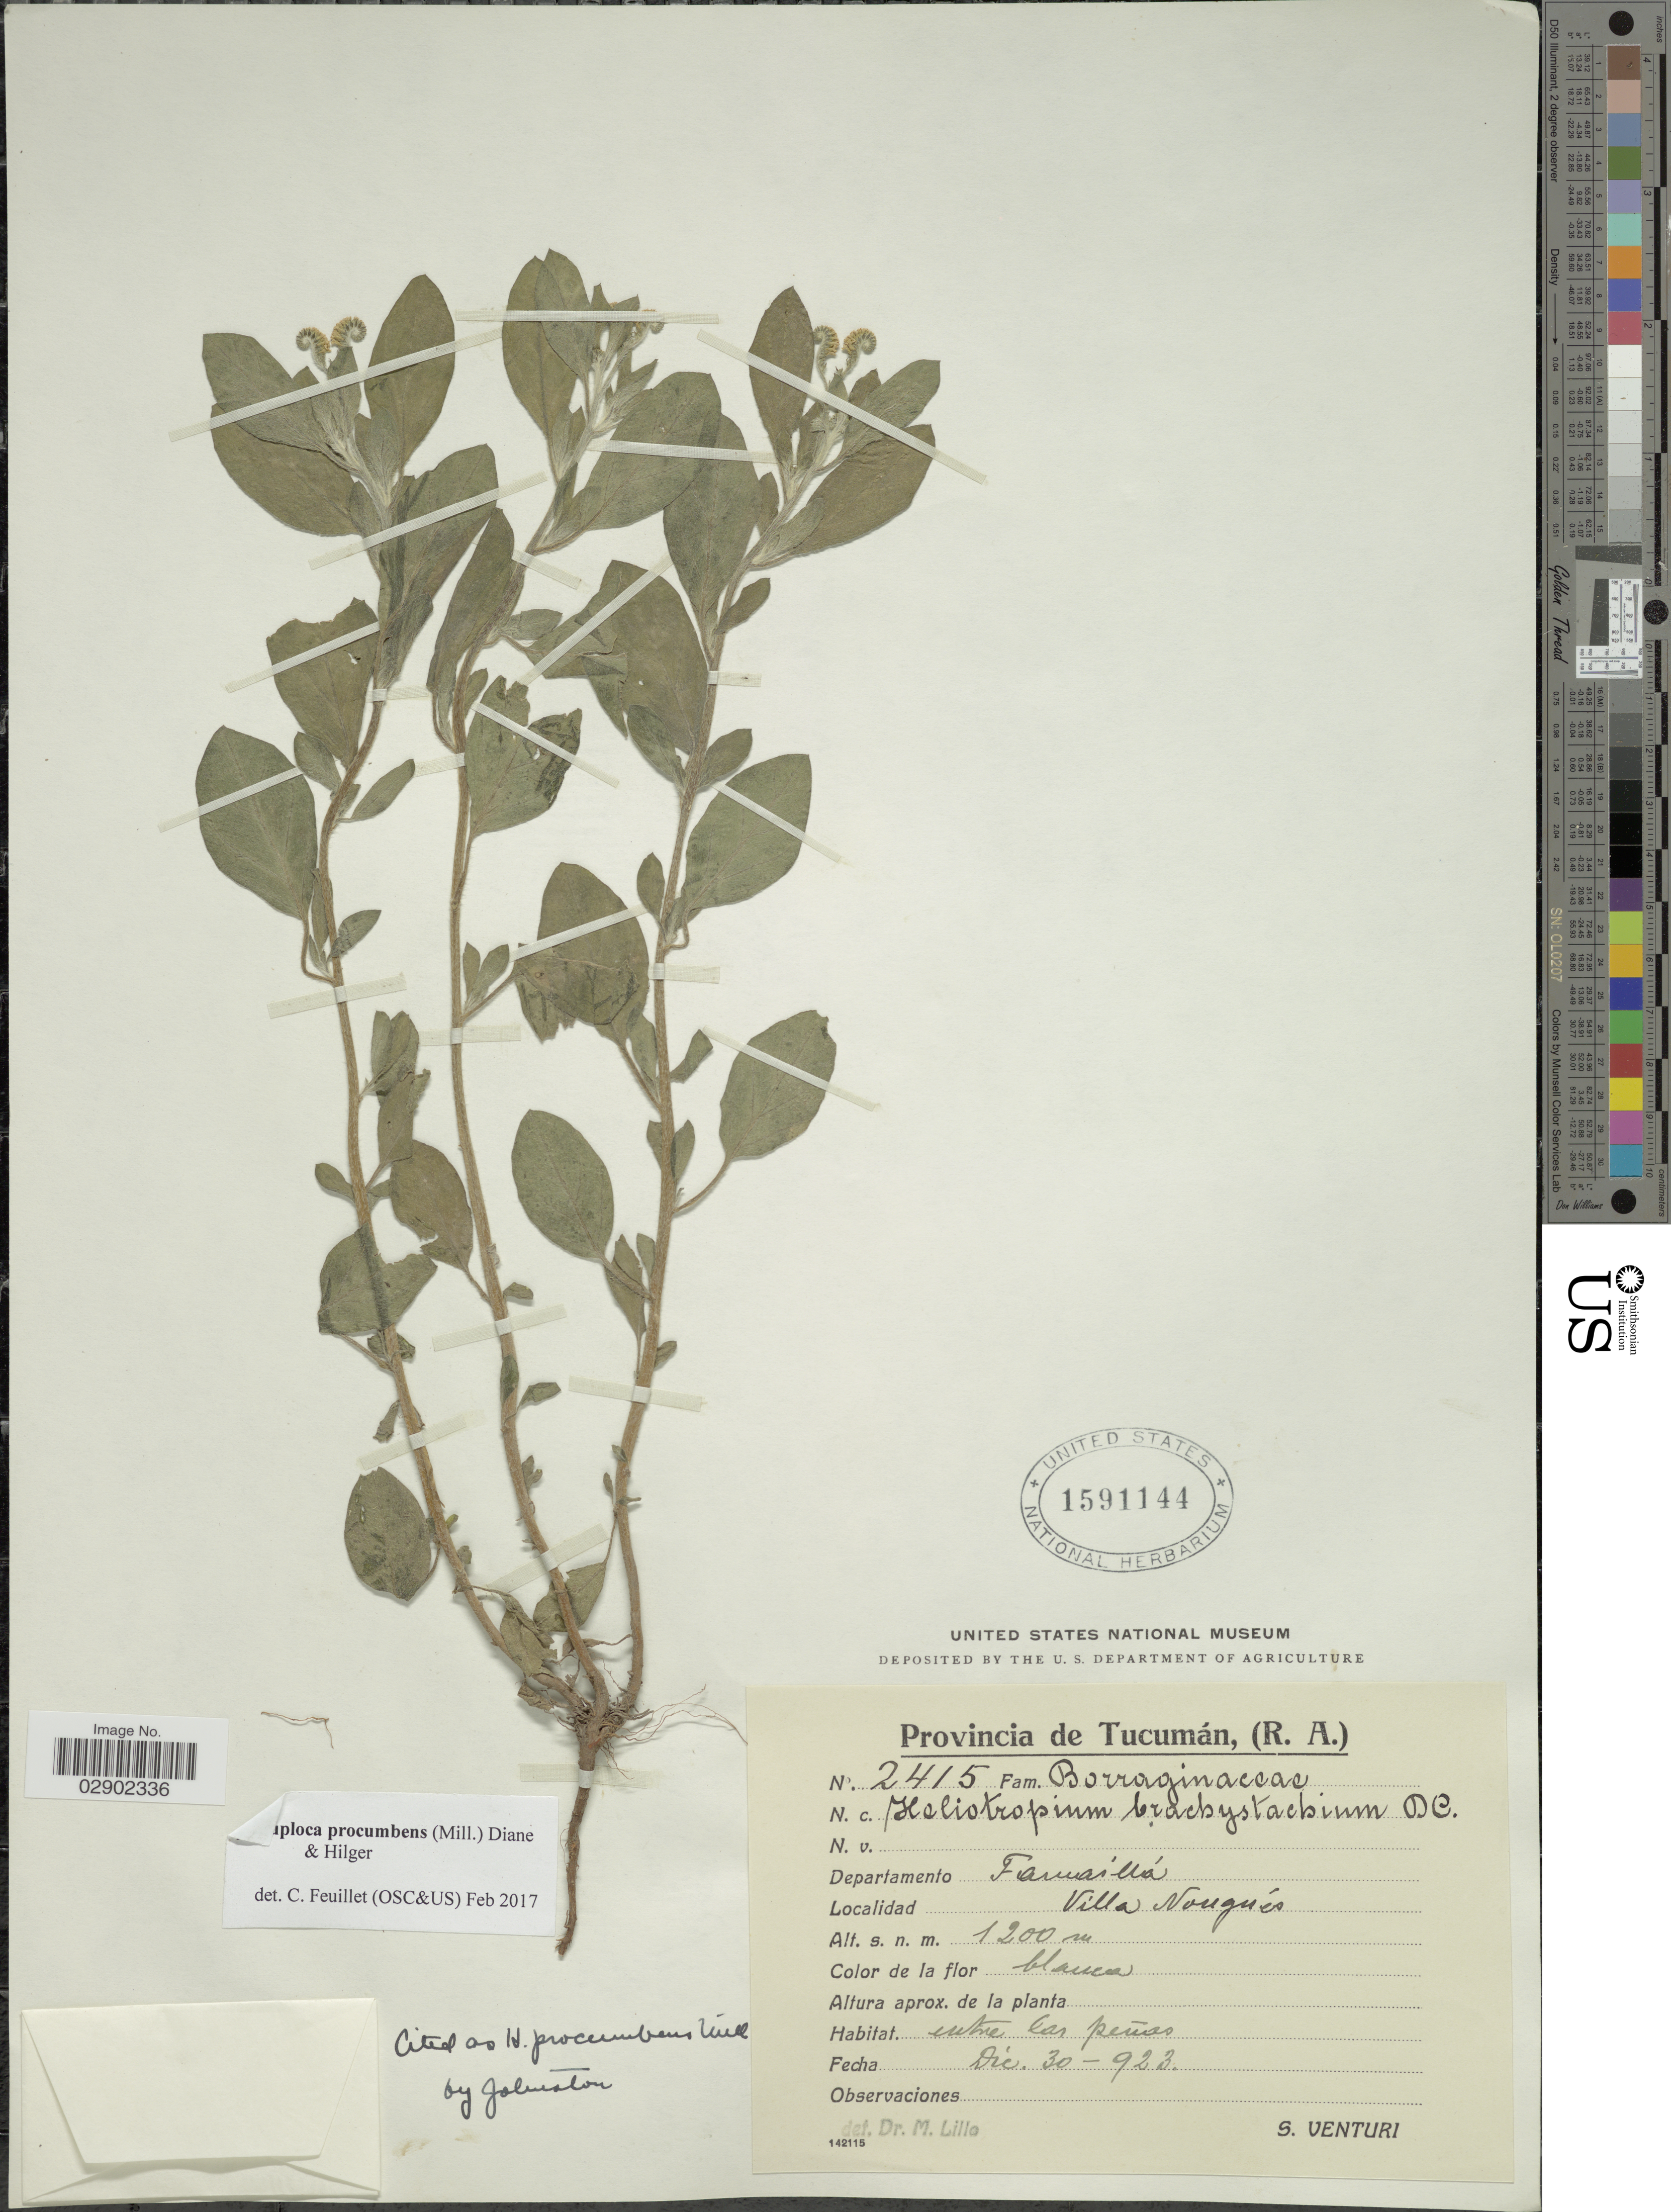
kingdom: Plantae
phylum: Tracheophyta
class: Magnoliopsida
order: Boraginales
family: Heliotropiaceae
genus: Euploca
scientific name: Euploca procumbens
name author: (Mill.) Diane & Hilger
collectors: S. Venturi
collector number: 2415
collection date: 1923-12-30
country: Argentina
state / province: Tucuman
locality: Departamento Famailla. Villa Nougués.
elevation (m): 1200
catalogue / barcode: US 1591144